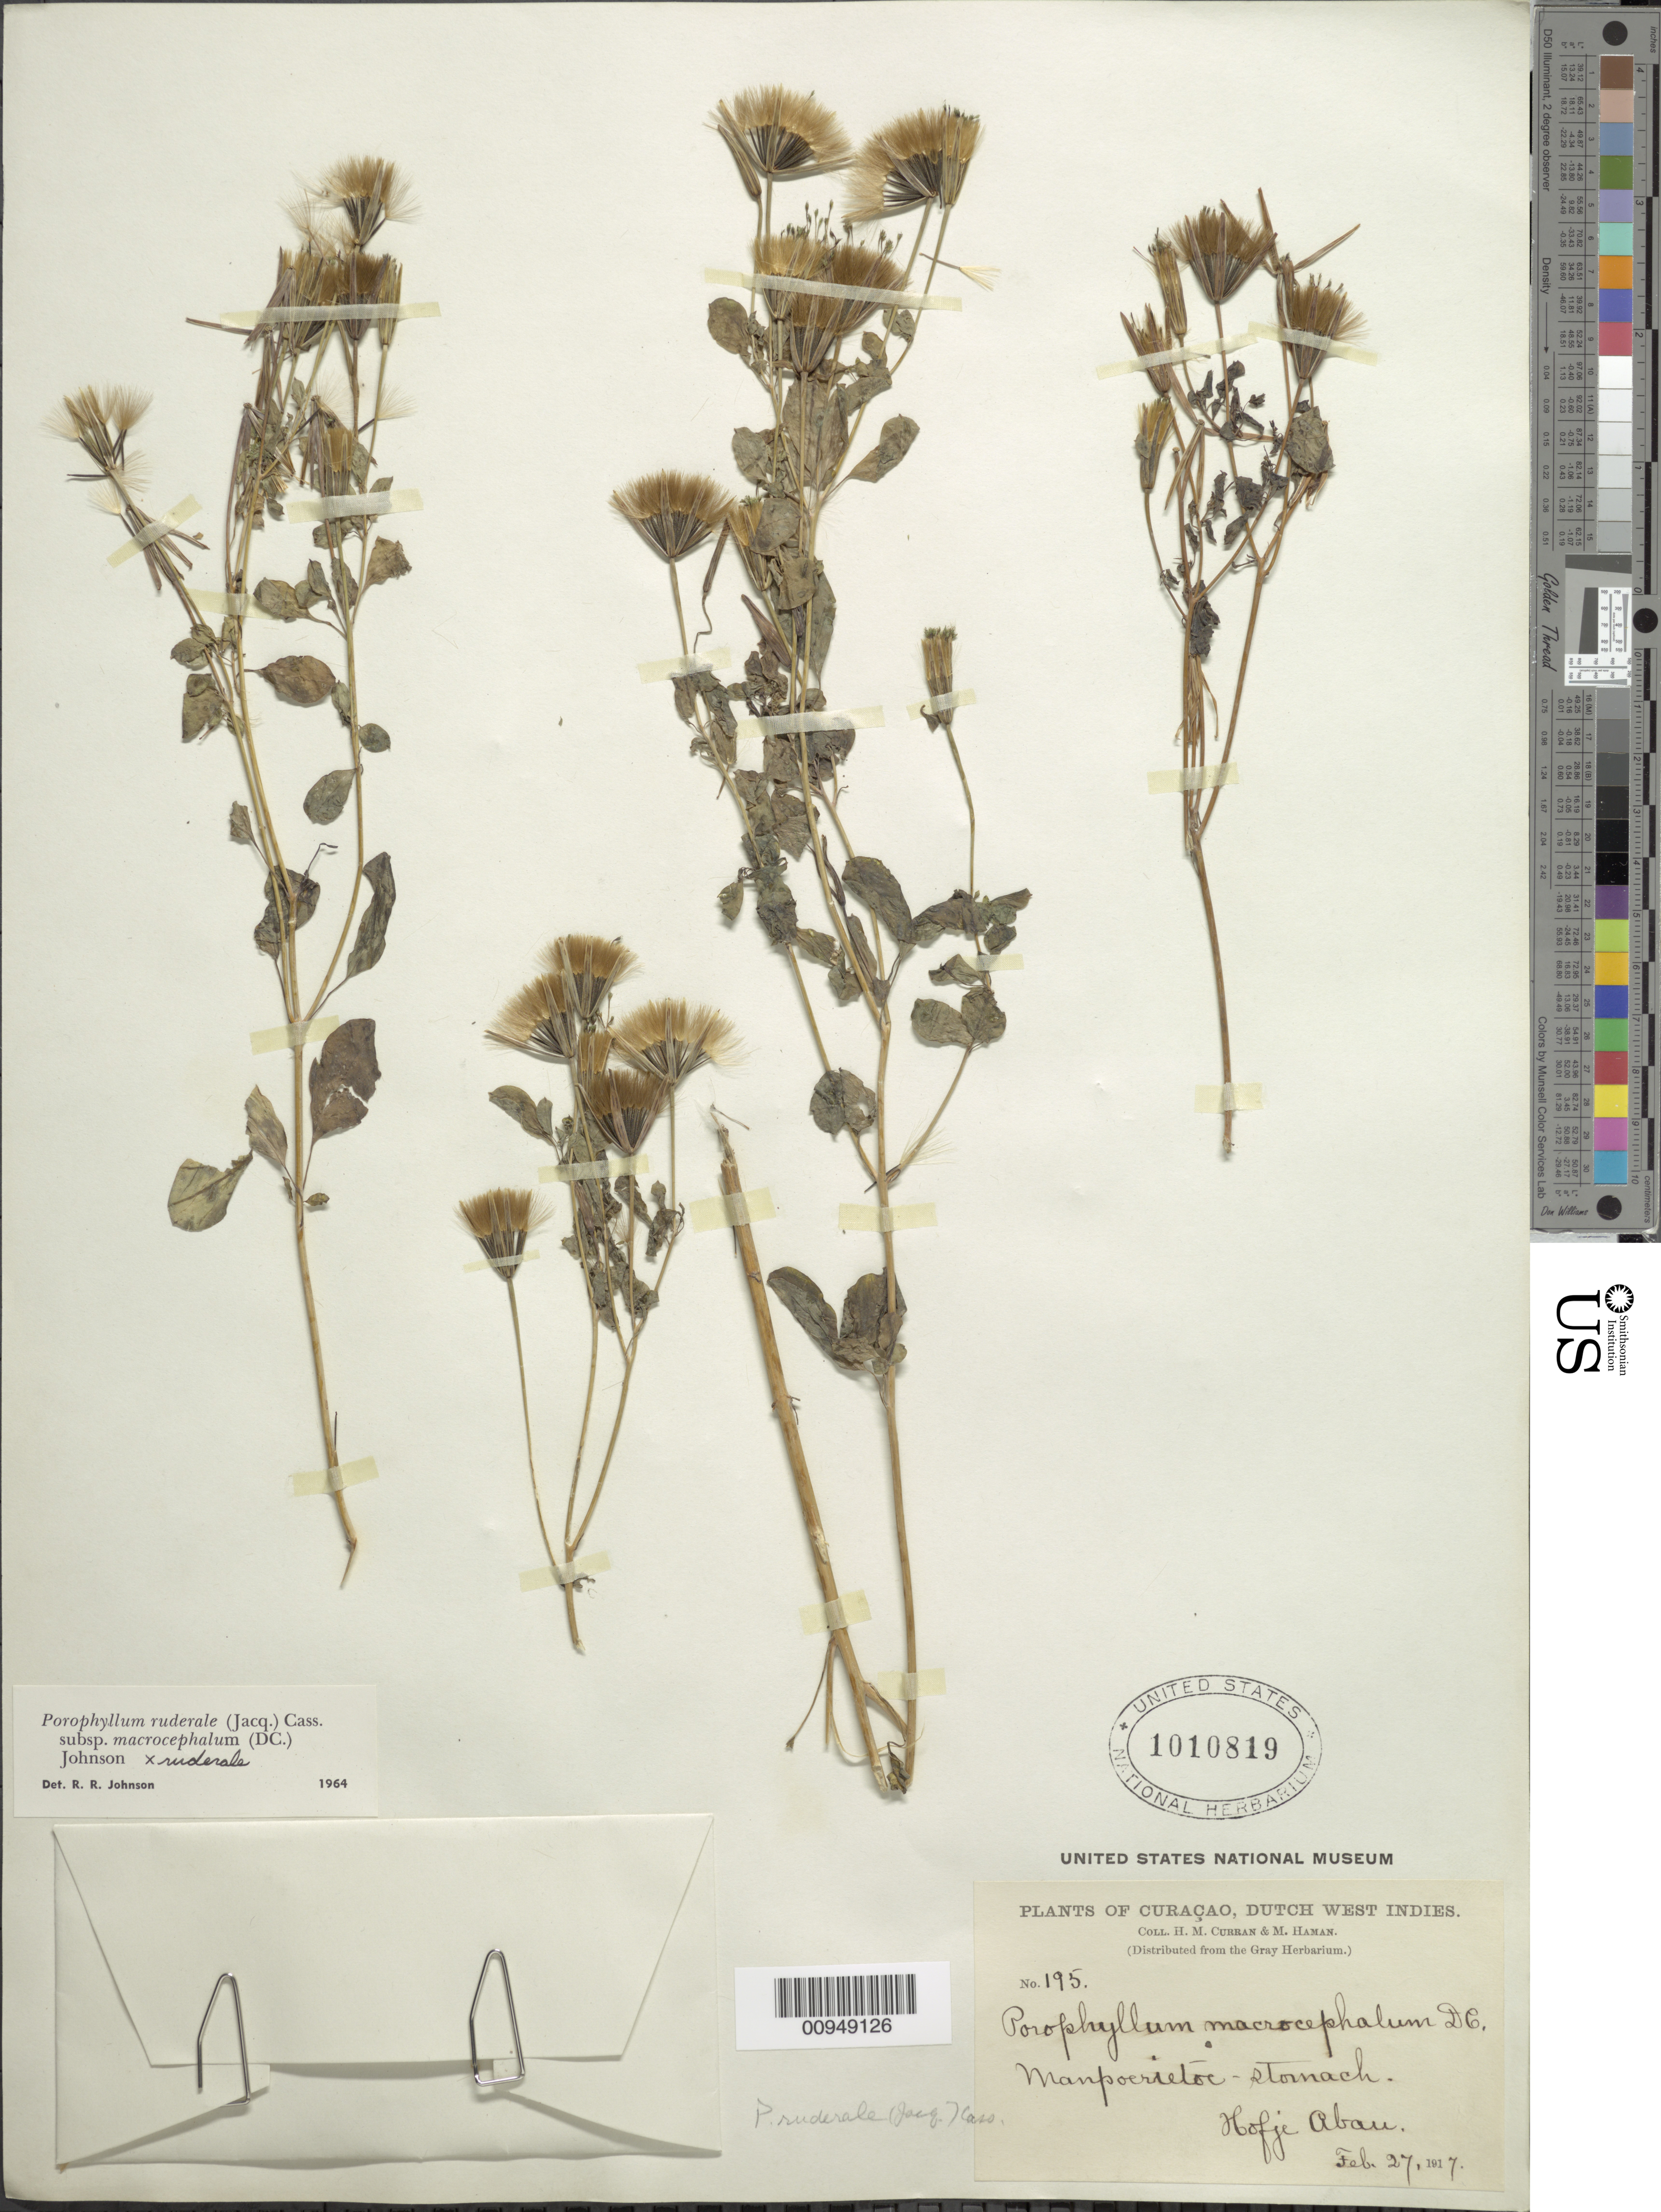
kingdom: Plantae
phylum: Tracheophyta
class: Magnoliopsida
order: Asterales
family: Asteraceae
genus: Porophyllum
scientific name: Porophyllum ruderale subsp. ruderale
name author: (Jacq.) Cass.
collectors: H. M. Curran & M. Haman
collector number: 195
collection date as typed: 27 Feb 1917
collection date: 1917-02-27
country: Curaçao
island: Curaçao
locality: Hofje Abau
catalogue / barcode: US 1010819